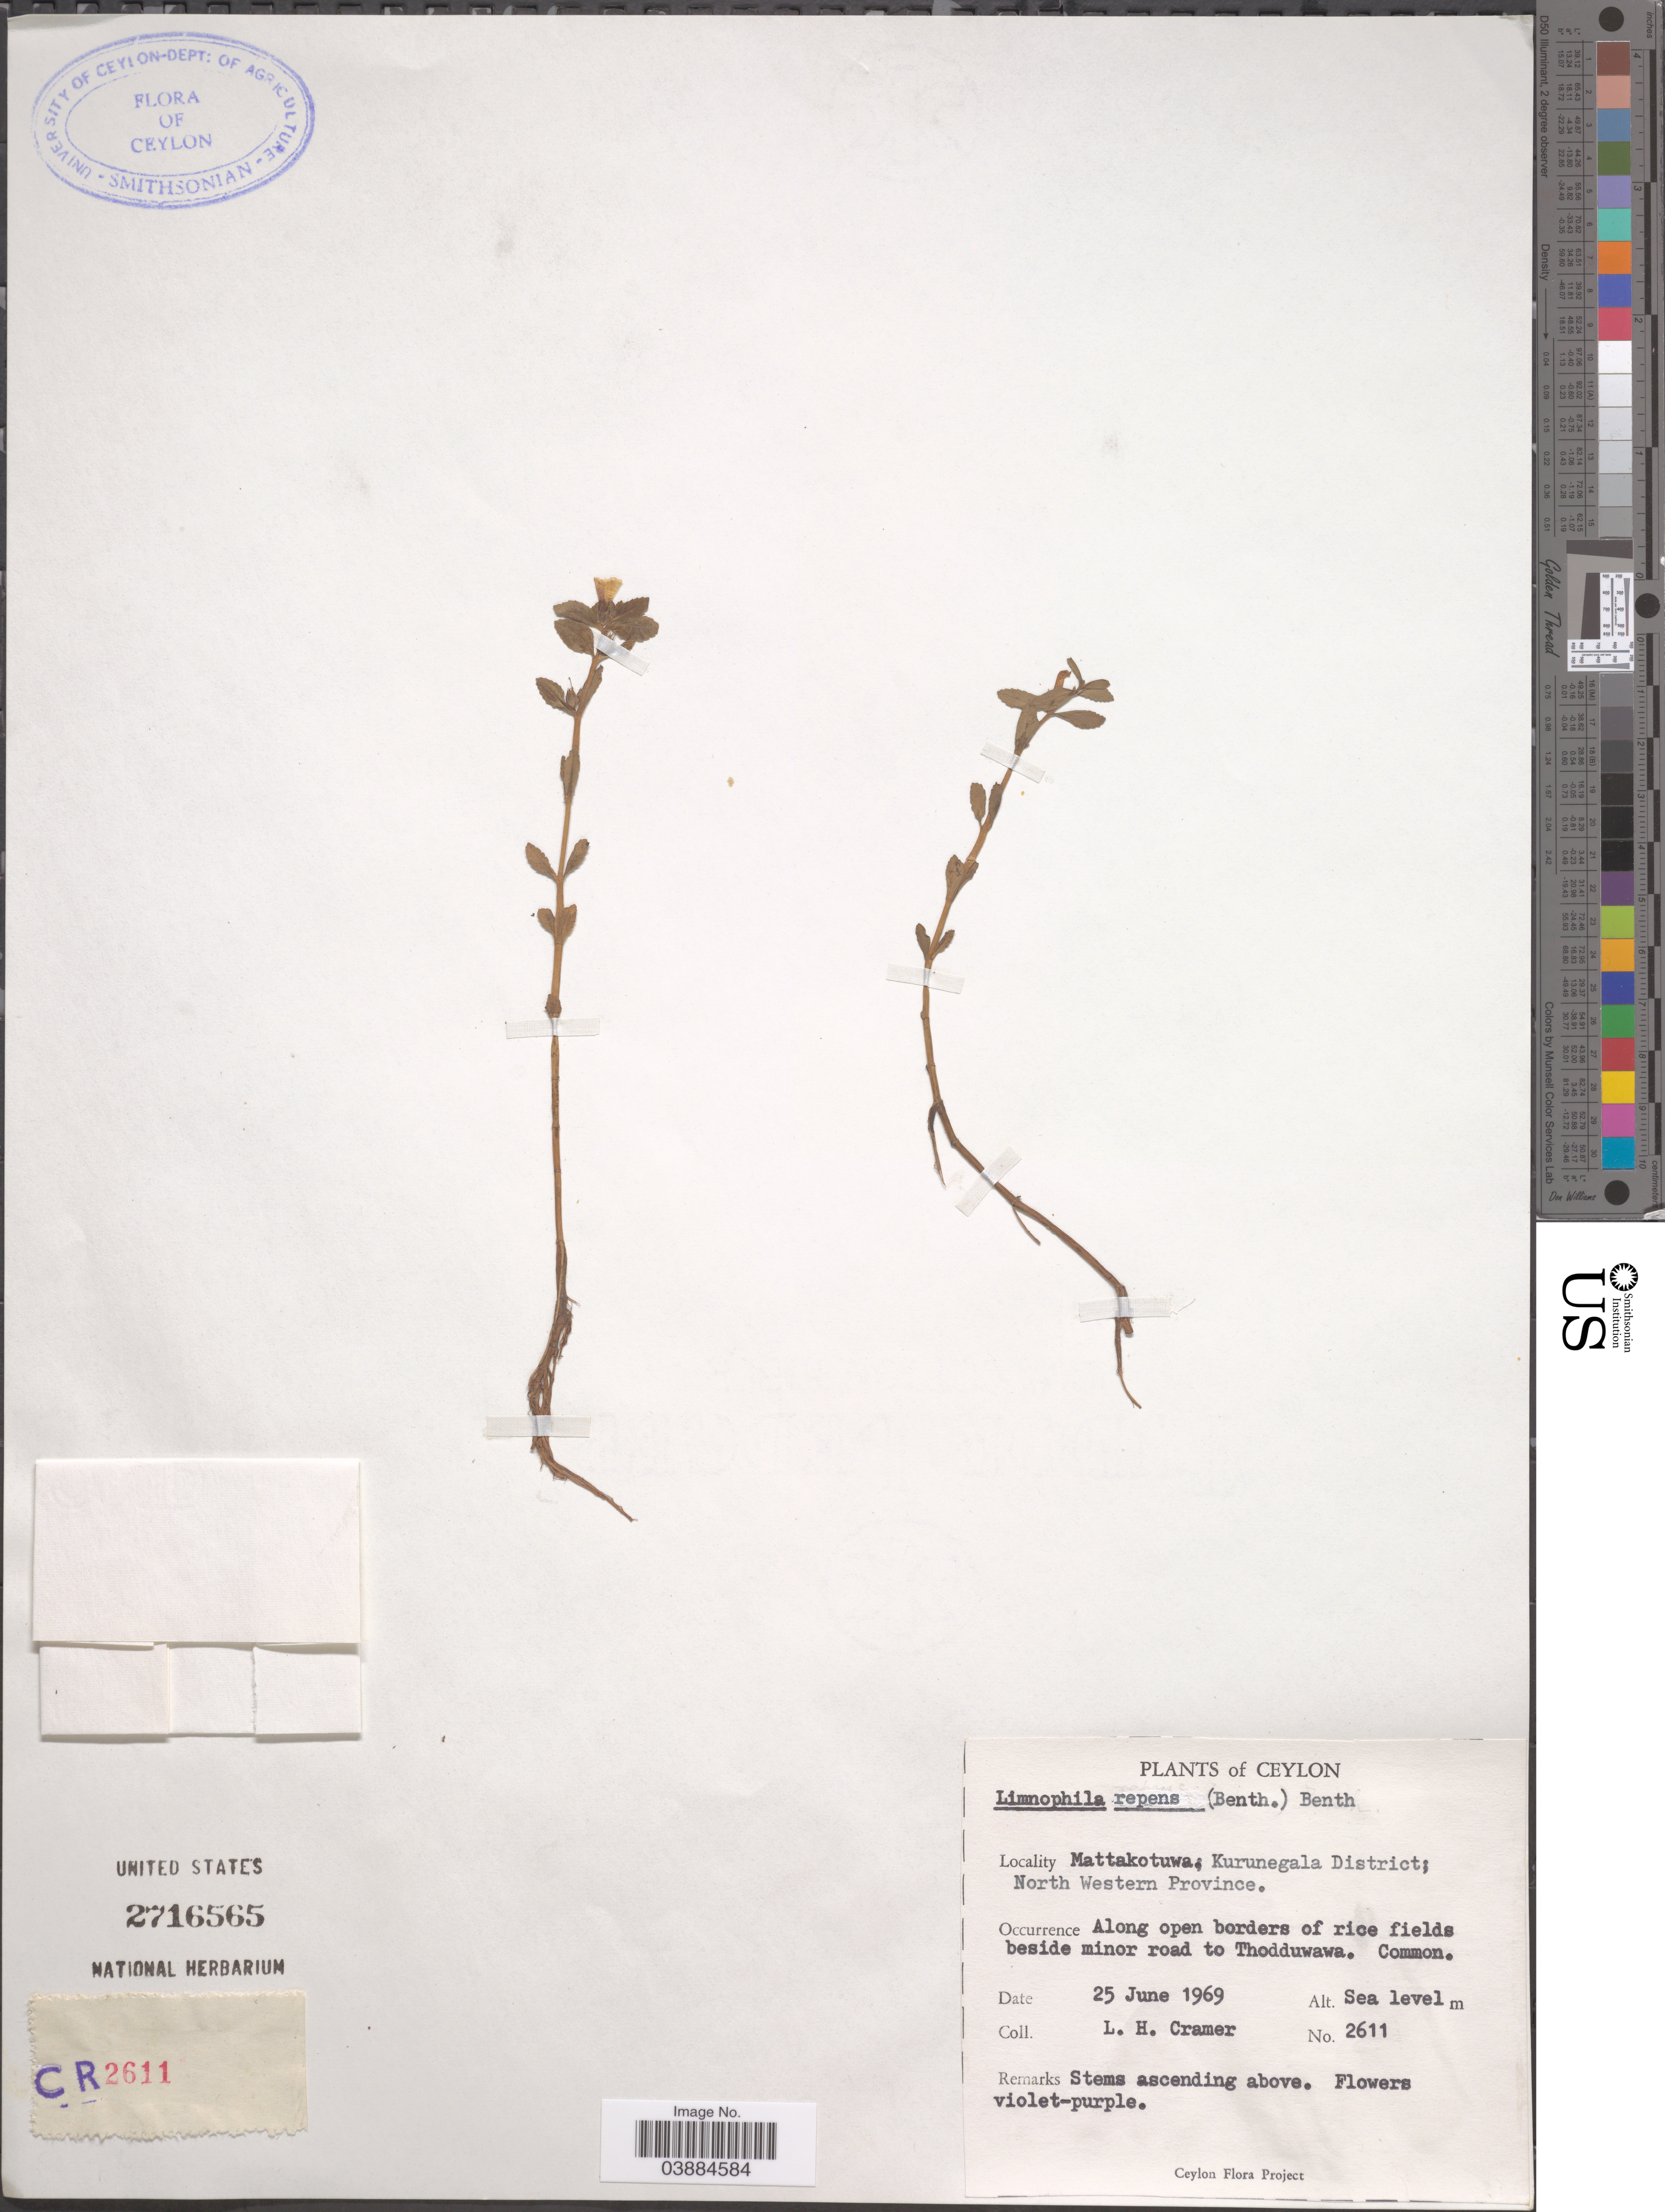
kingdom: Plantae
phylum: Tracheophyta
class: Magnoliopsida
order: Lamiales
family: Plantaginaceae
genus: Limnophila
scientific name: Limnophila repens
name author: (Benth.) Benth.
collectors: L. H. Cramer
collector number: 2611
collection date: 1969-06-25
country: Sri Lanka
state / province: North Western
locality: Ceylon. Mattakotuwa, Kurunegala District. Beside minor road to Thodduwawa.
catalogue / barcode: US 2716565